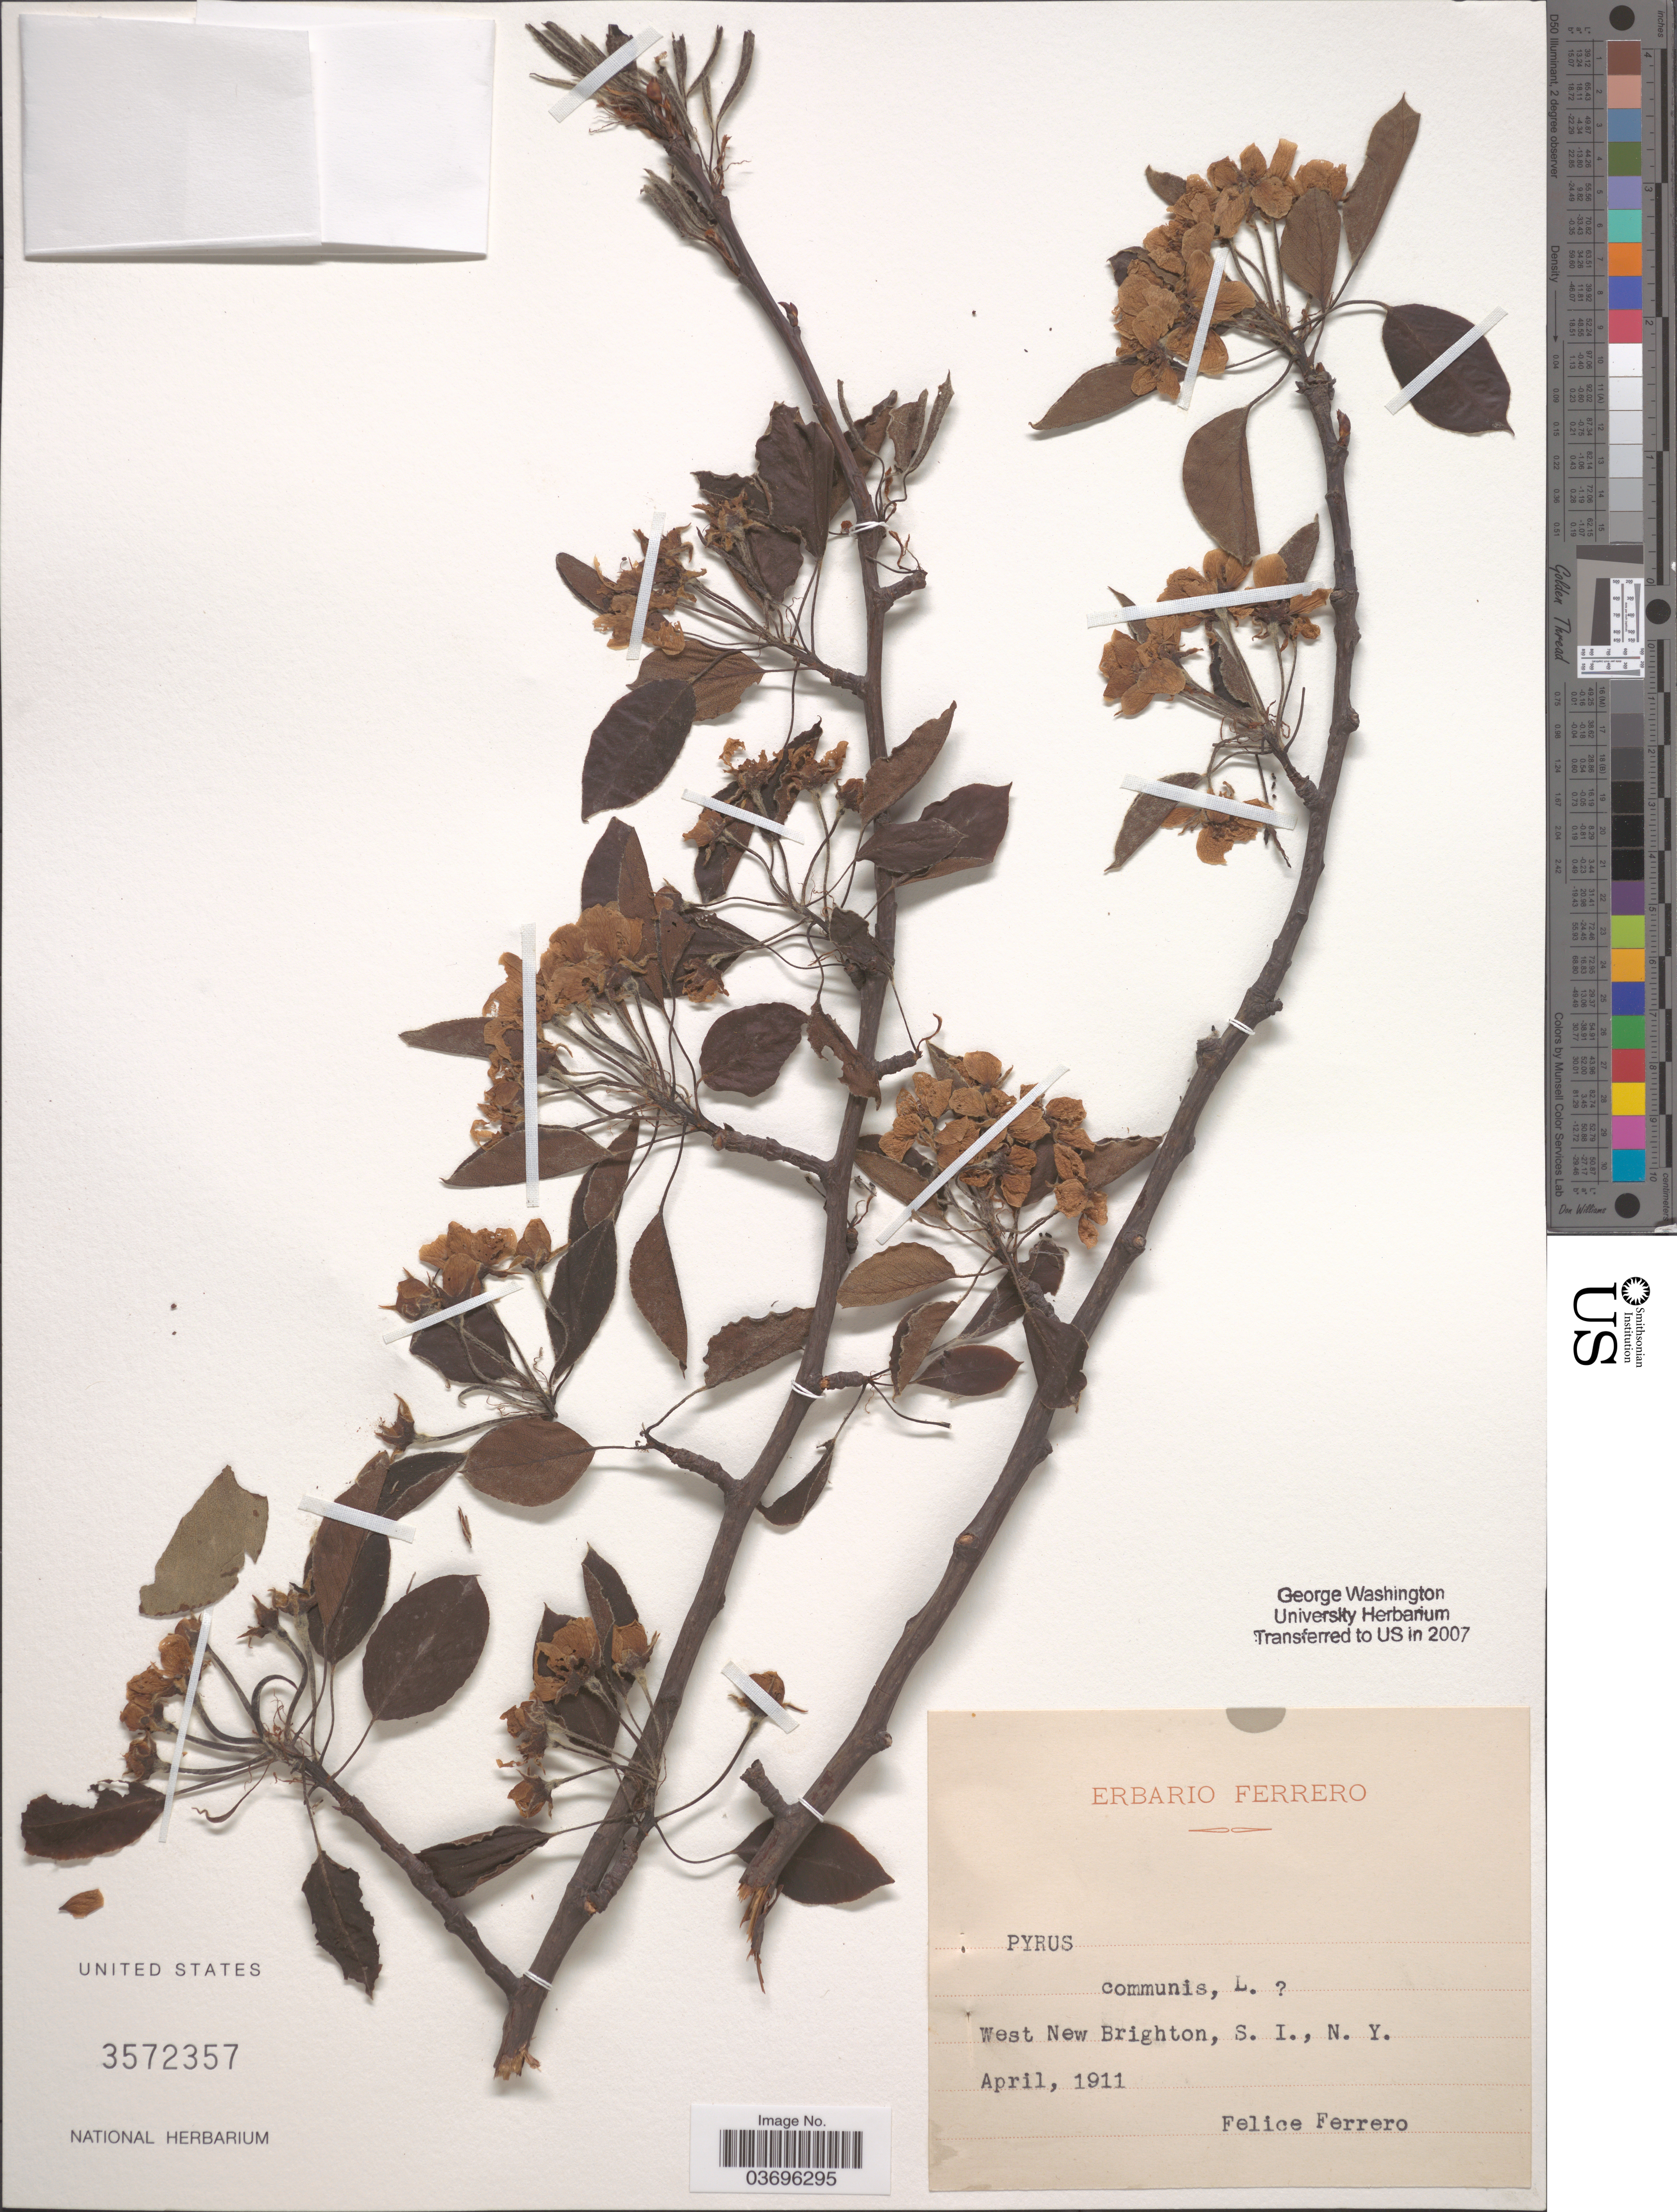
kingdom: Plantae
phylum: Tracheophyta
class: Magnoliopsida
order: Rosales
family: Rosaceae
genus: Pyrus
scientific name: Pyrus communis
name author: L.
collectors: F. Ferrero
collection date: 1911-04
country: United States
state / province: New York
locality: West New Brighton, S. I.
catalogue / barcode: US 3572357